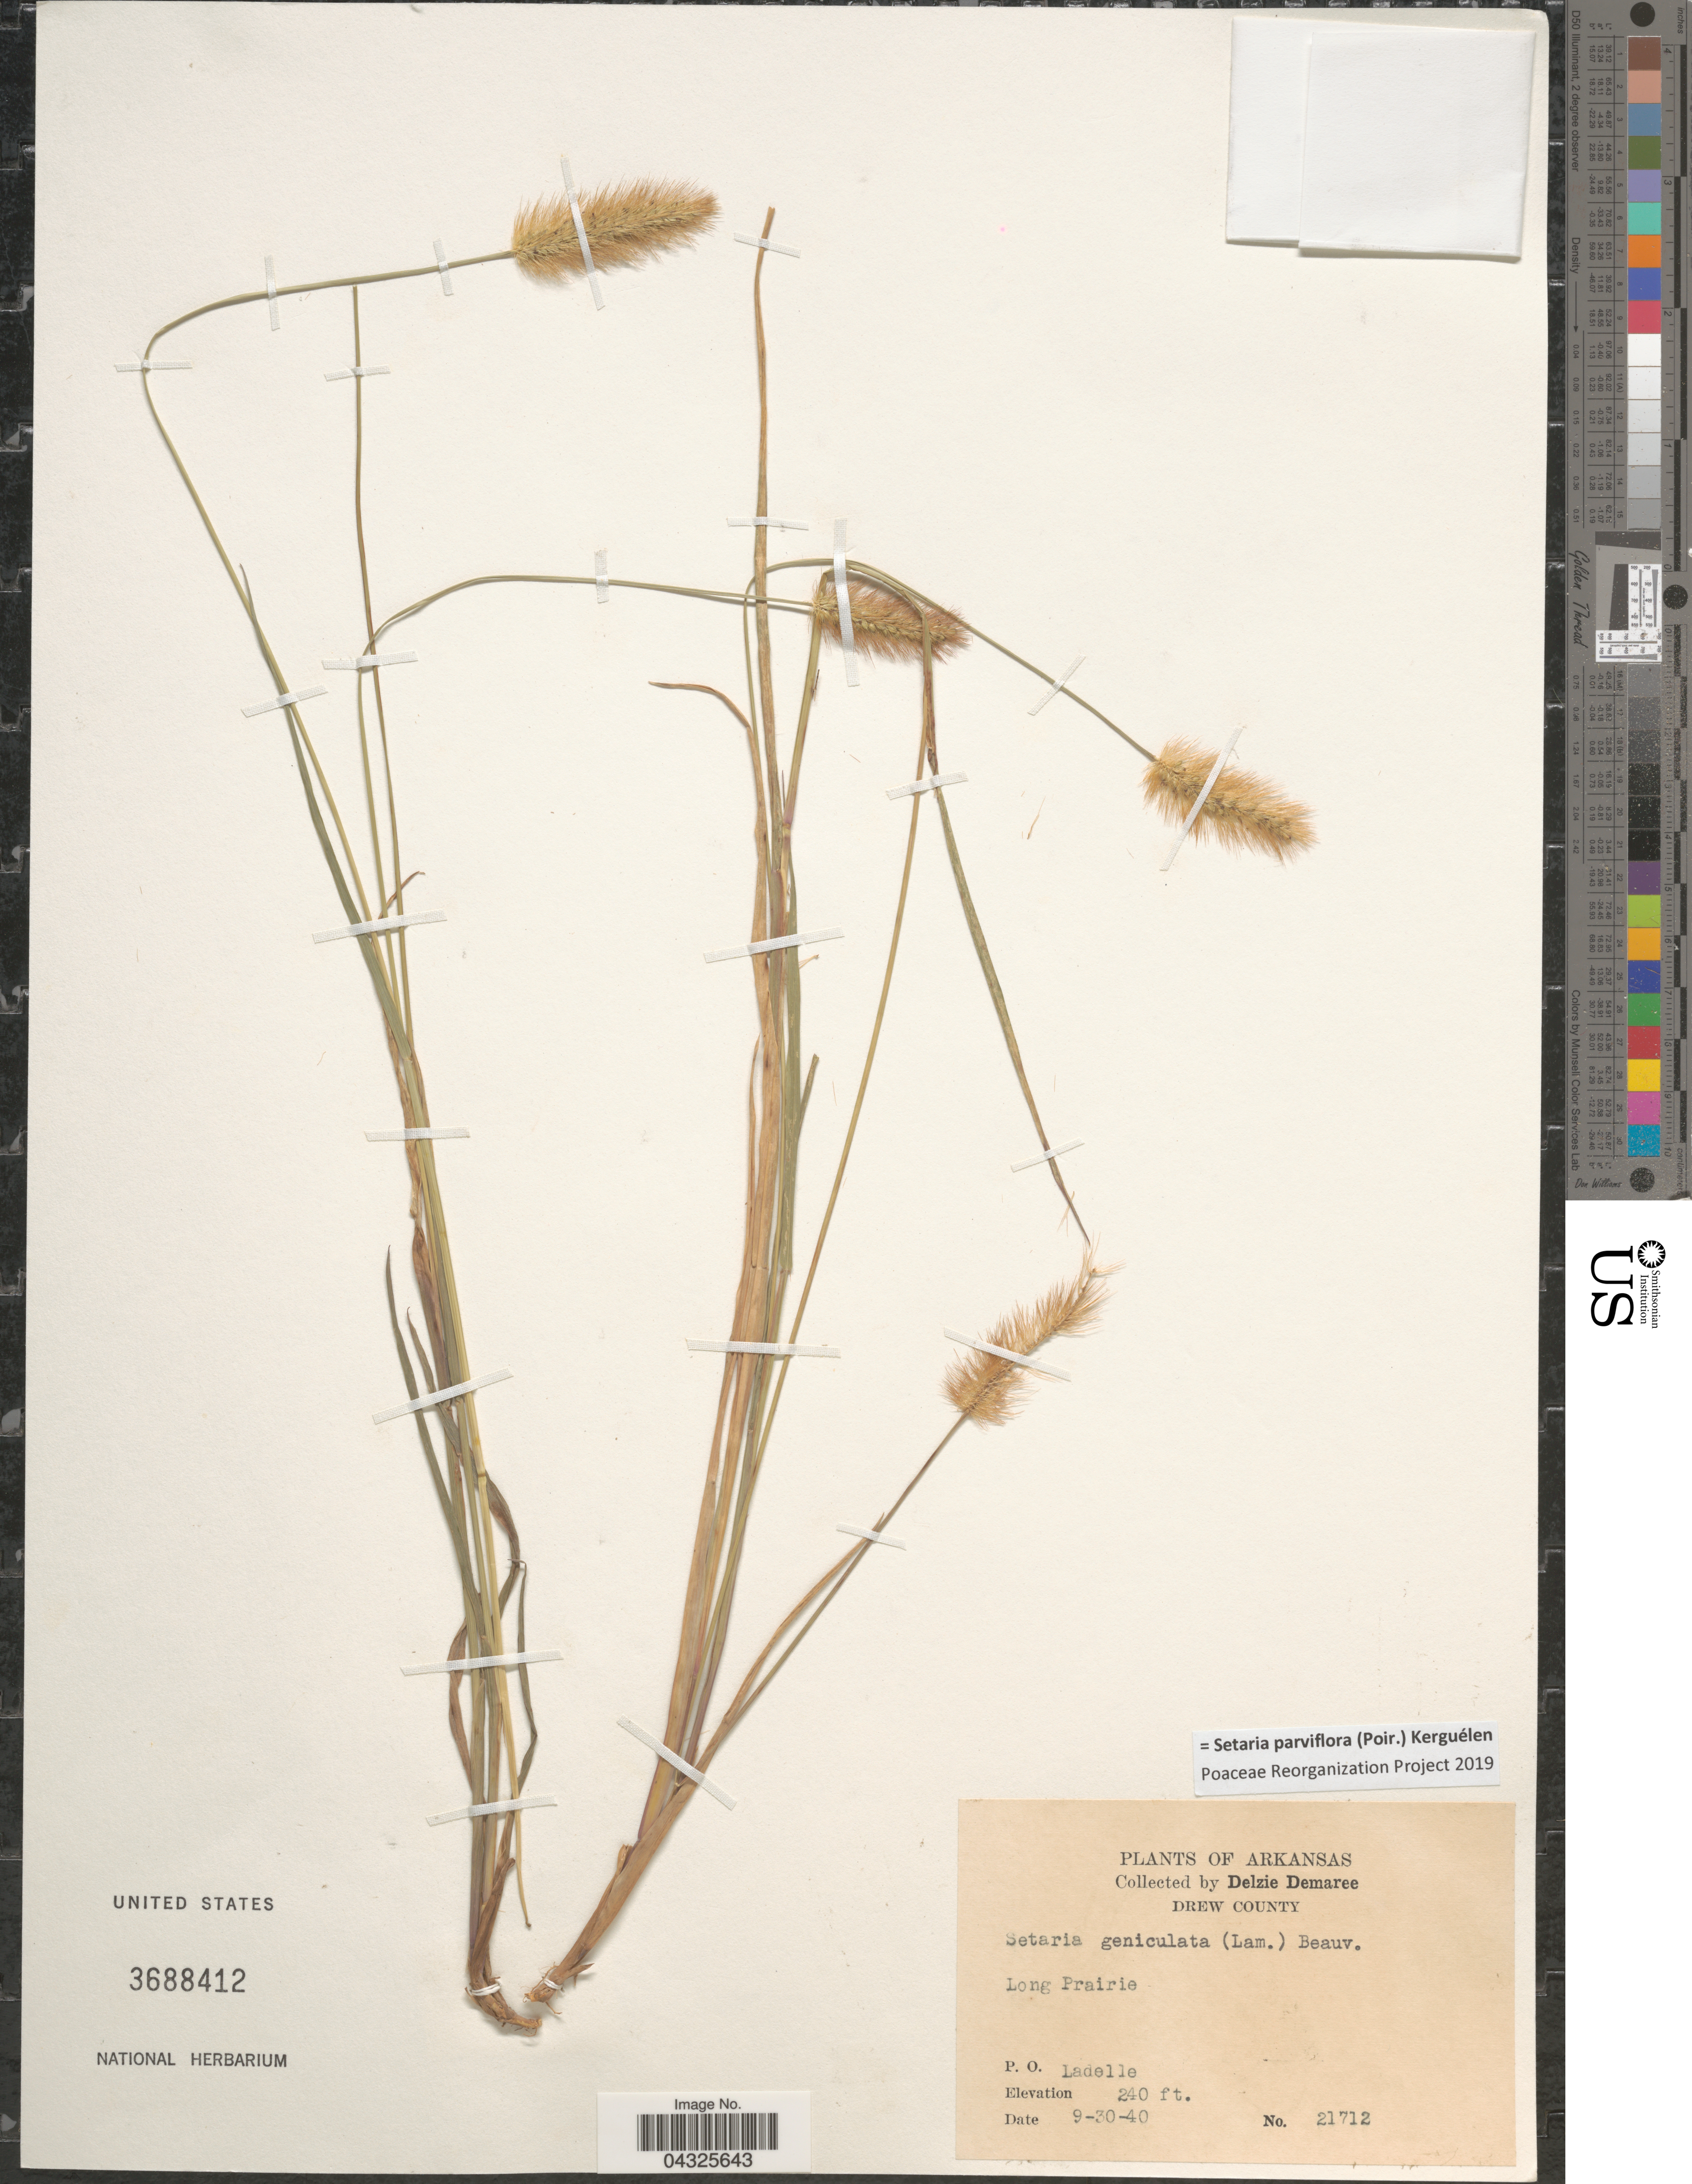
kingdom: Plantae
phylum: Tracheophyta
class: Liliopsida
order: Poales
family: Poaceae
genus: Setaria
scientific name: Setaria parviflora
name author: (Poir.) Kerguélen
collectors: D. Demaree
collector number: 21712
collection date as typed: Transcribed d/m/y: 30/9/40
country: United States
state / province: Arkansas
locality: Drew County. P.O. Ladelle.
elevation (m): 73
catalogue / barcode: US 3688412